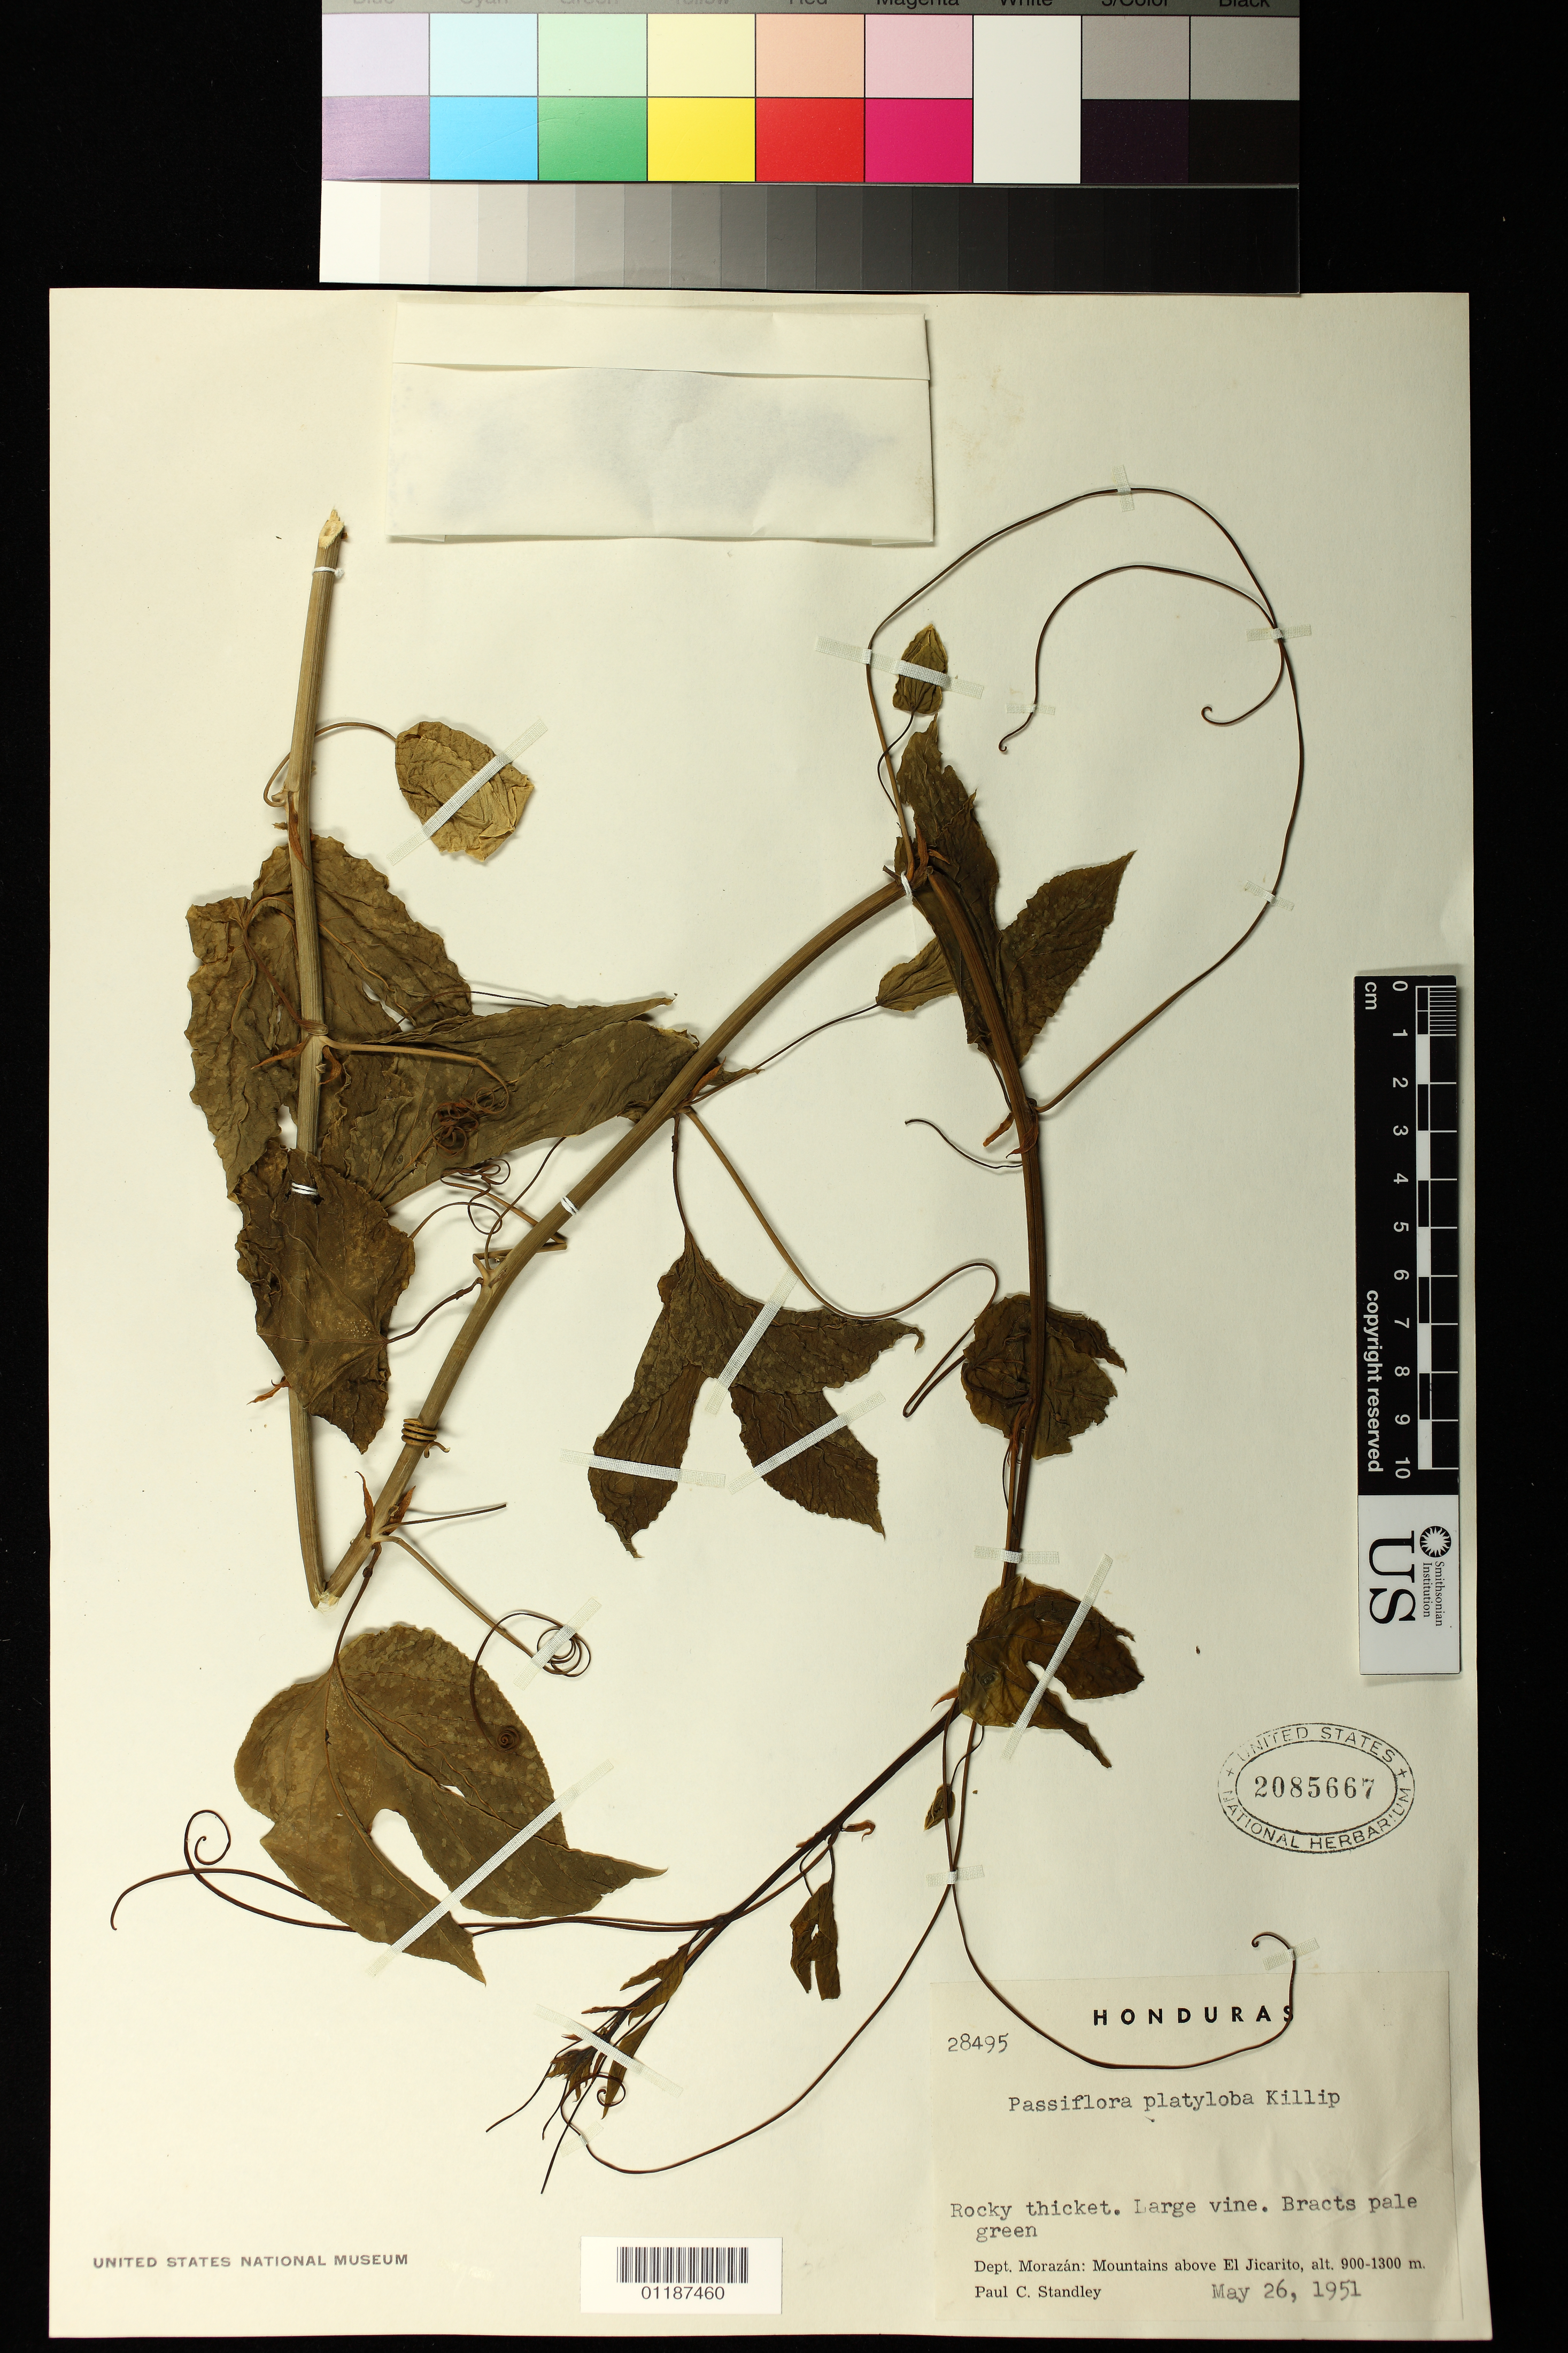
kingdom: Plantae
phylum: Tracheophyta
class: Magnoliopsida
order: Malpighiales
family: Passifloraceae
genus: Passiflora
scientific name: Passiflora platyloba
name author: Killip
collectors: P. C. Standley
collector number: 28495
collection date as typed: May 26 1951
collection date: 1951-05-26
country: Honduras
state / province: Fco. Morazán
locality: Mountains above El Jicarito.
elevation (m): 900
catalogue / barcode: US 2085667